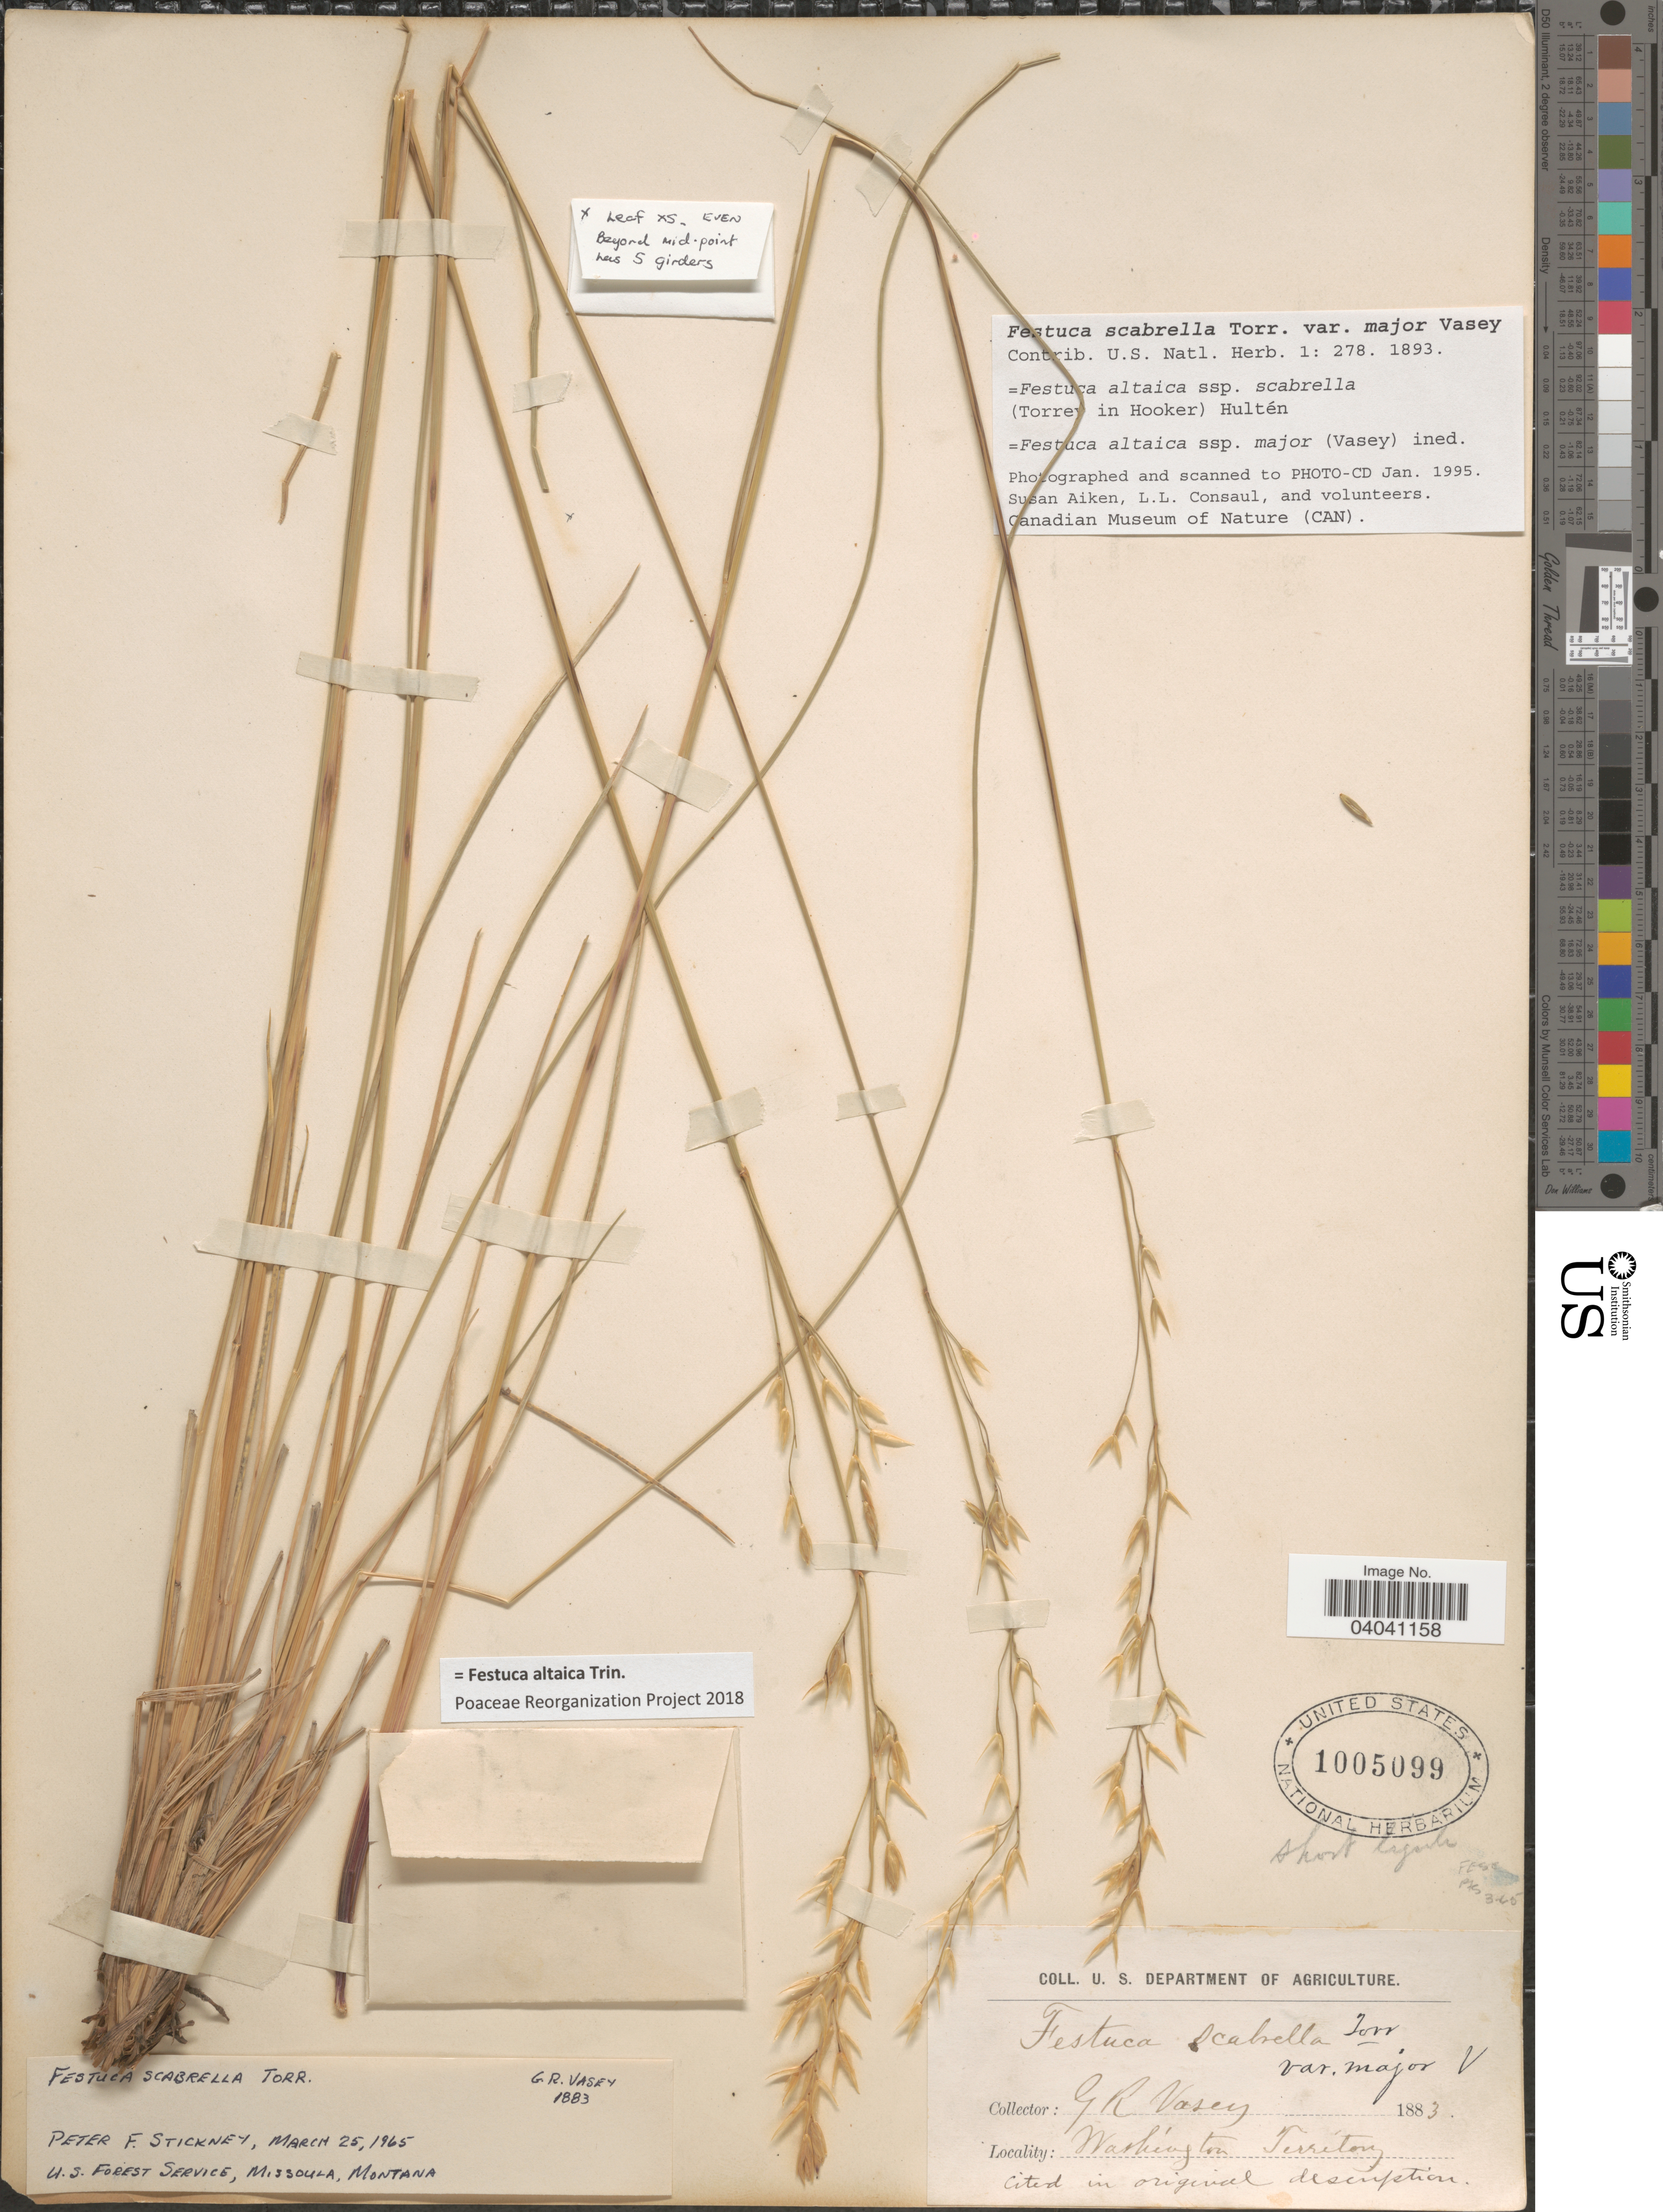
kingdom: Plantae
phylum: Tracheophyta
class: Liliopsida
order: Poales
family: Poaceae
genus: Festuca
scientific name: Festuca altaica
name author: Trin.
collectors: G. R. Vasey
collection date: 1883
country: United States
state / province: Washington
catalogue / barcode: US 1005099